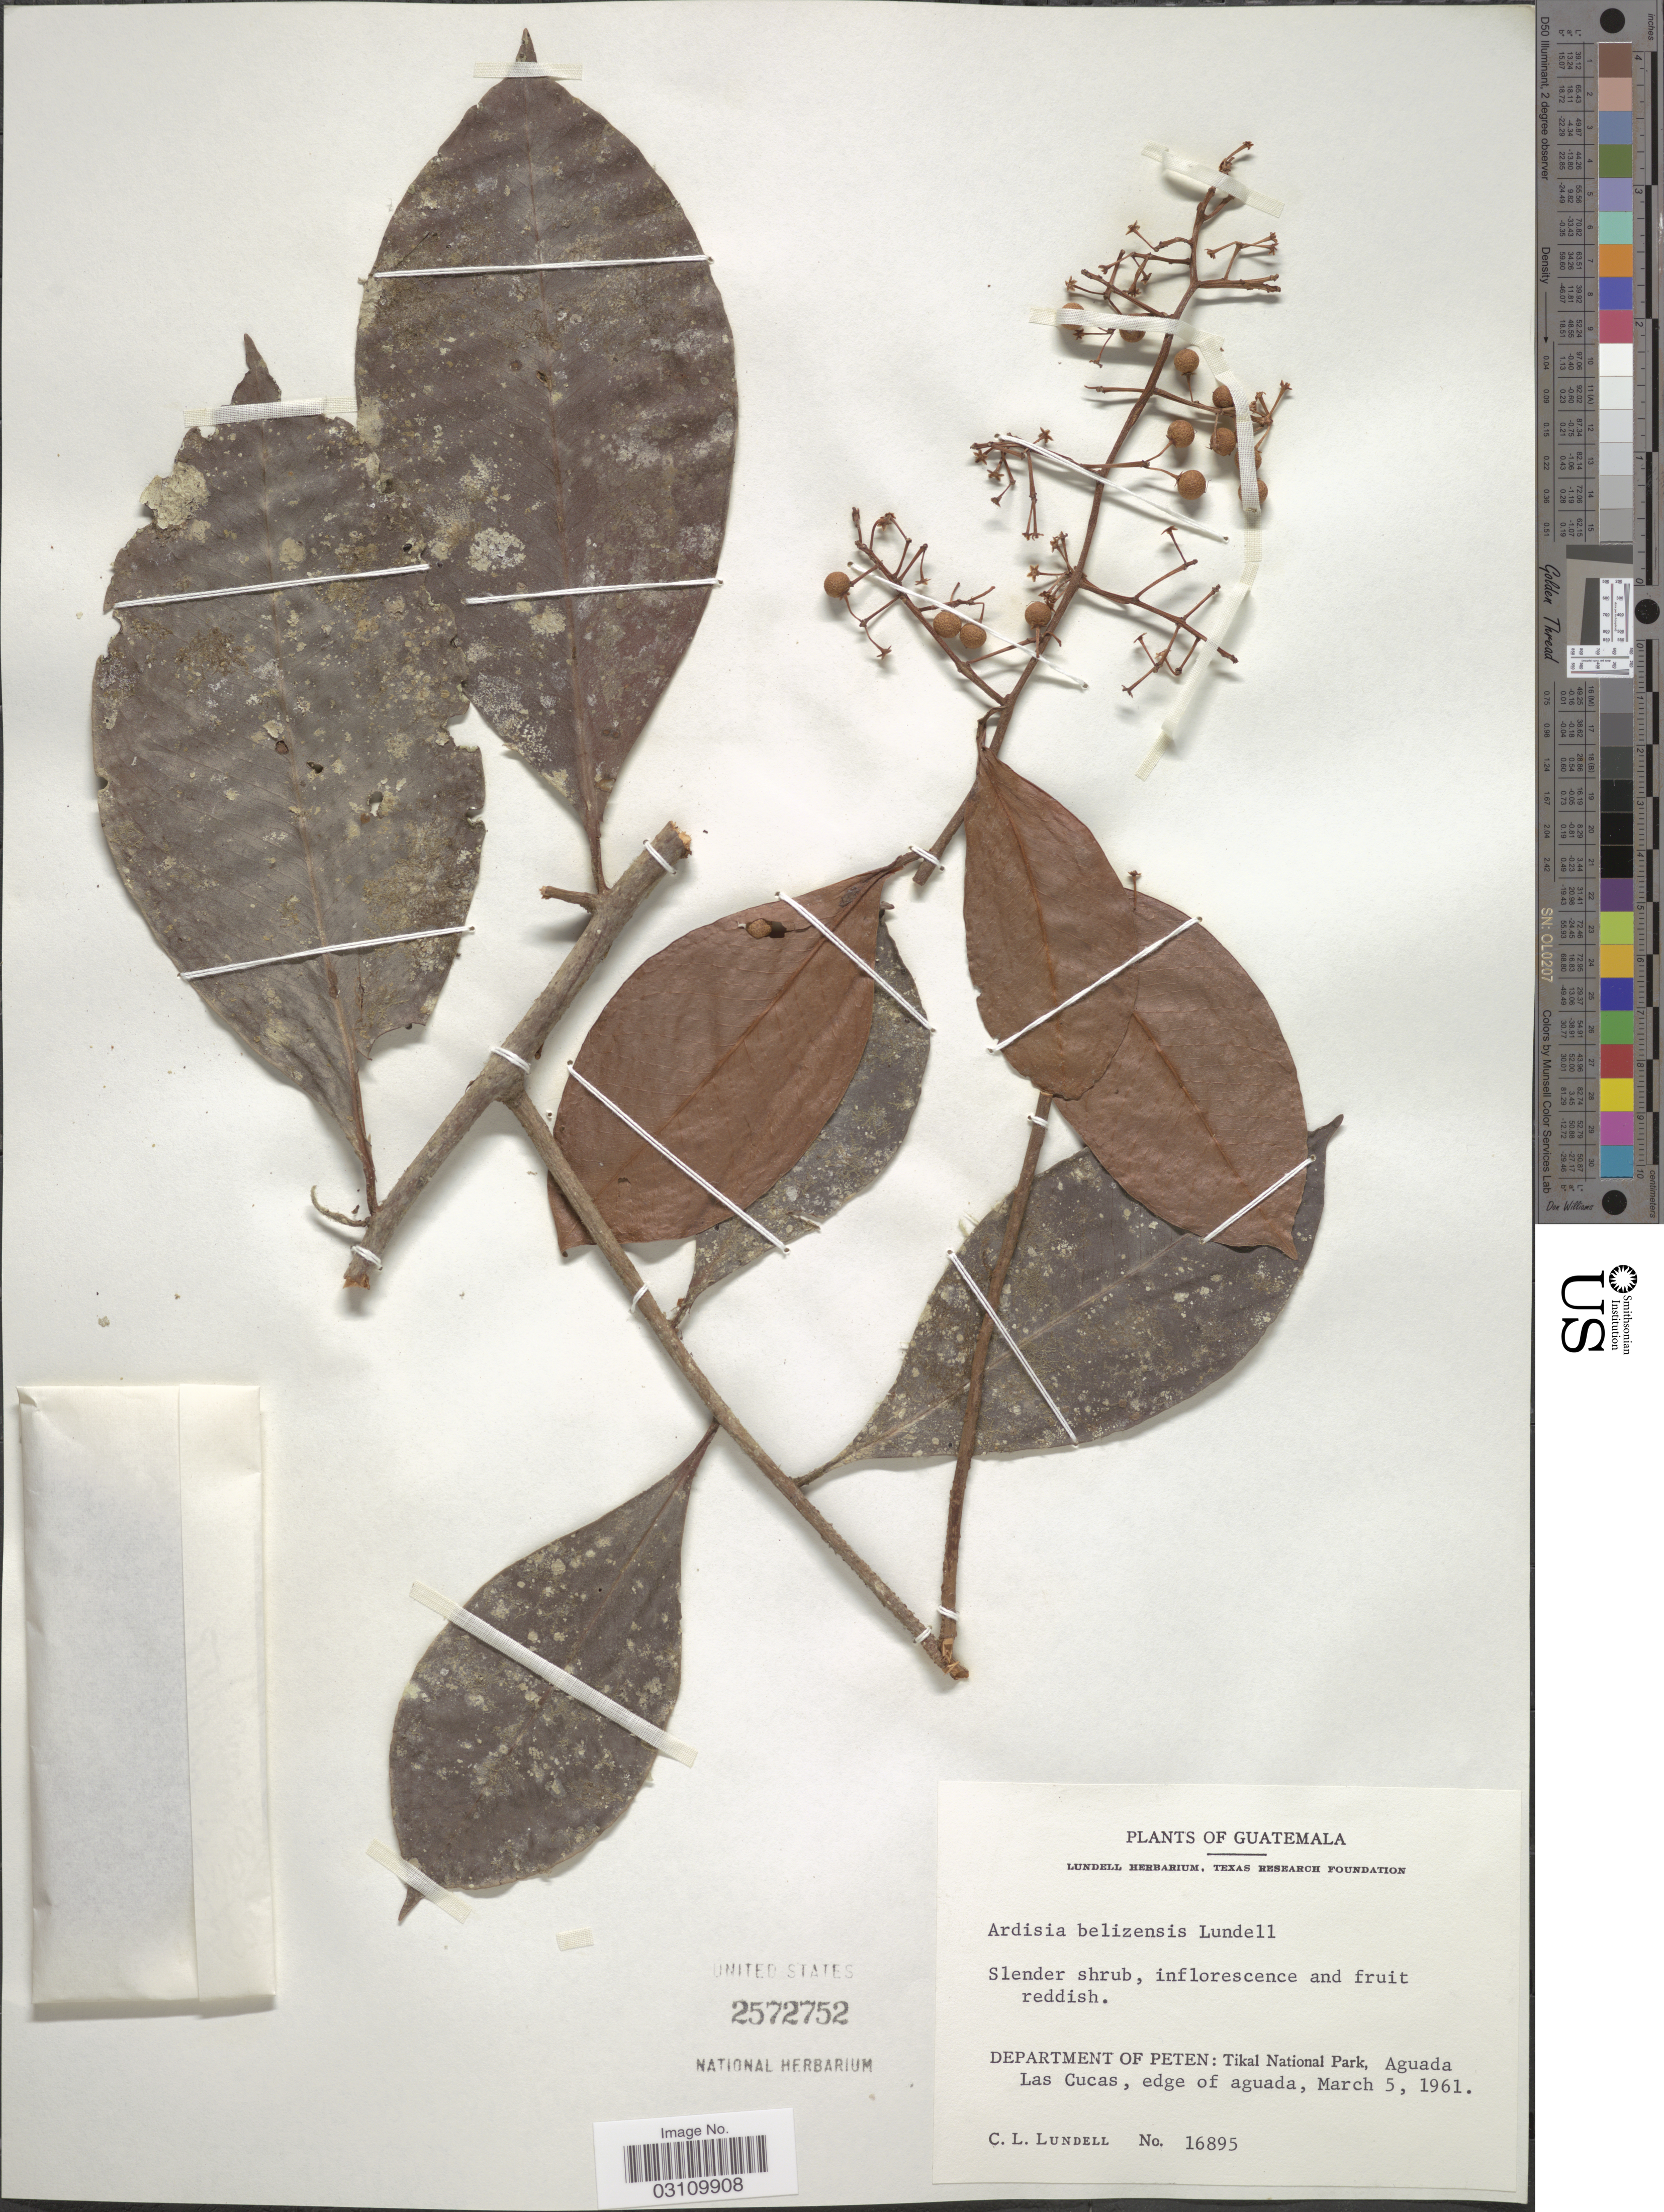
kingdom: Plantae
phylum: Tracheophyta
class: Magnoliopsida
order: Ericales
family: Primulaceae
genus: Ardisia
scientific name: Ardisia belizensis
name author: Lundell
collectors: C. L. Lundell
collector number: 16895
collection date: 1961-03-05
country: Guatemala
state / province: El Petén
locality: Department of Peten: Tikal National Park, Aguada Las Cucas, edge of aguada.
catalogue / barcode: US 2572752